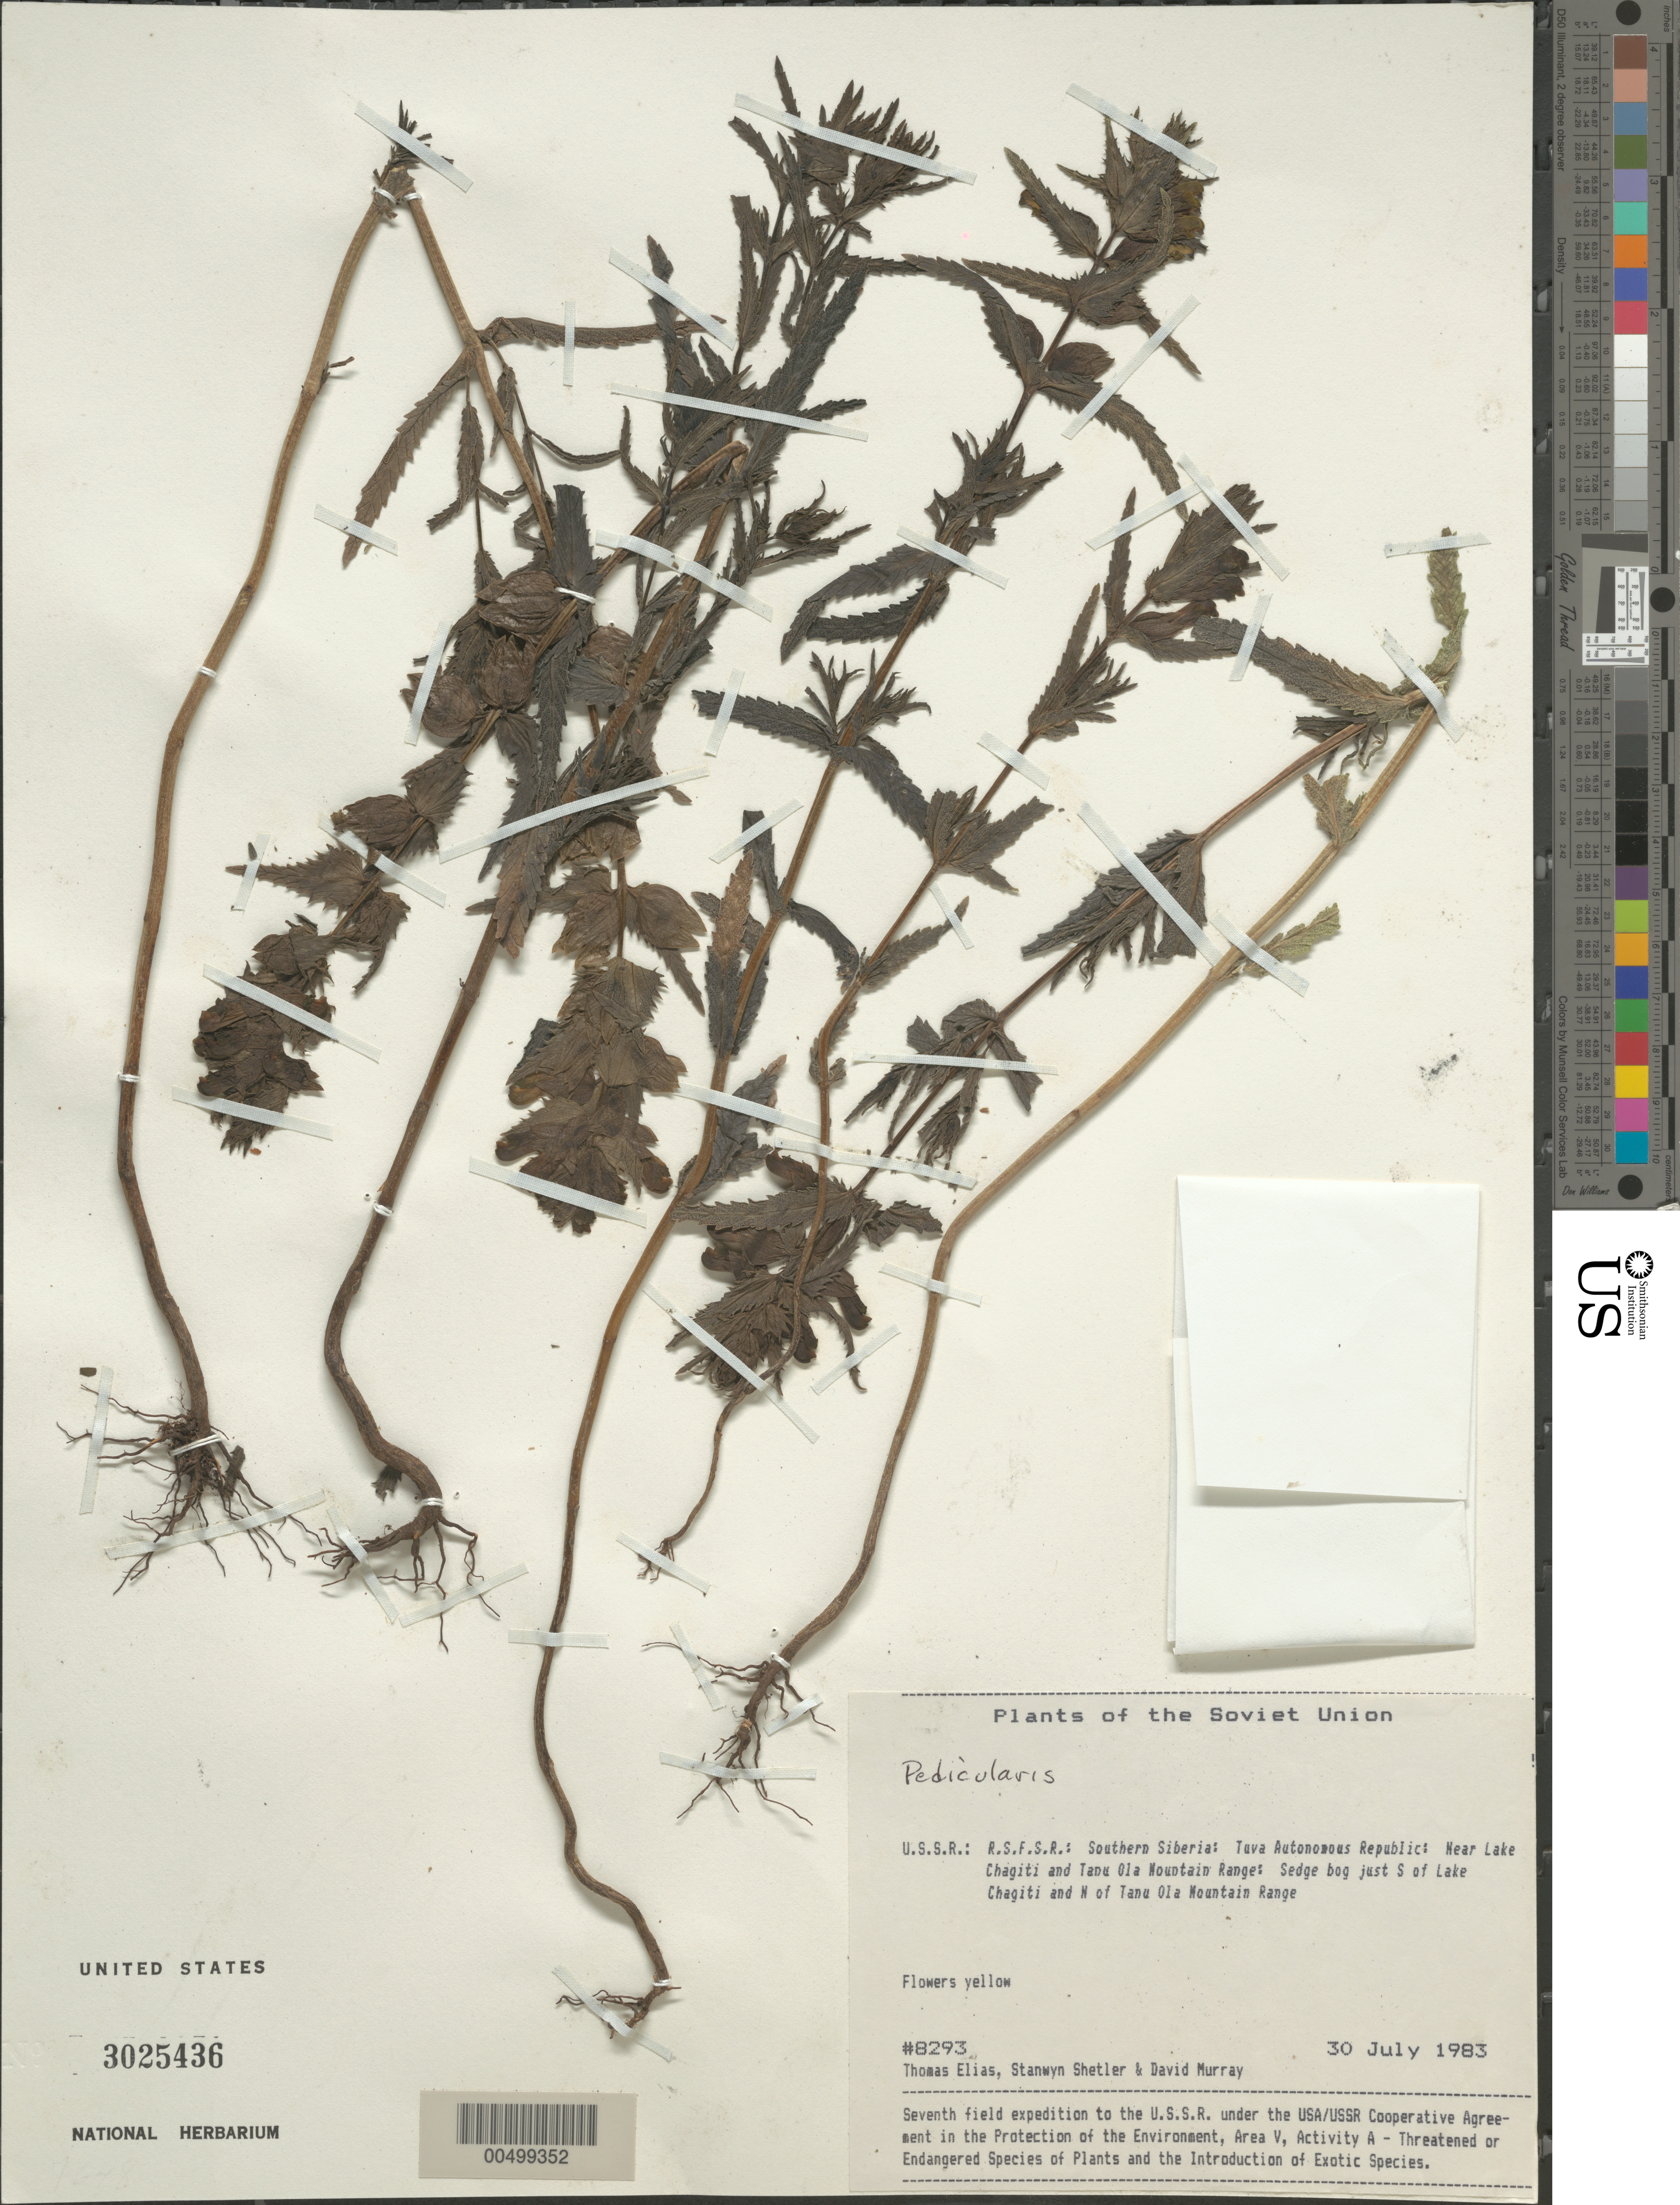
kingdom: Plantae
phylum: Tracheophyta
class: Magnoliopsida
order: Lamiales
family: Orobanchaceae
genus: Pedicularis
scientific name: Pedicularis semibarbata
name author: A. Gray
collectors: T. Elias, S. Shetler & D. F. Murray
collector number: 8293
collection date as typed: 30 Jul 1983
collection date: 1983-07-30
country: Russian Federation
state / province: Tuva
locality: just S of Lake Chagitai and N of Tannu-Ola Mountain Range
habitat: sedge bog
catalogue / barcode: US 3025436